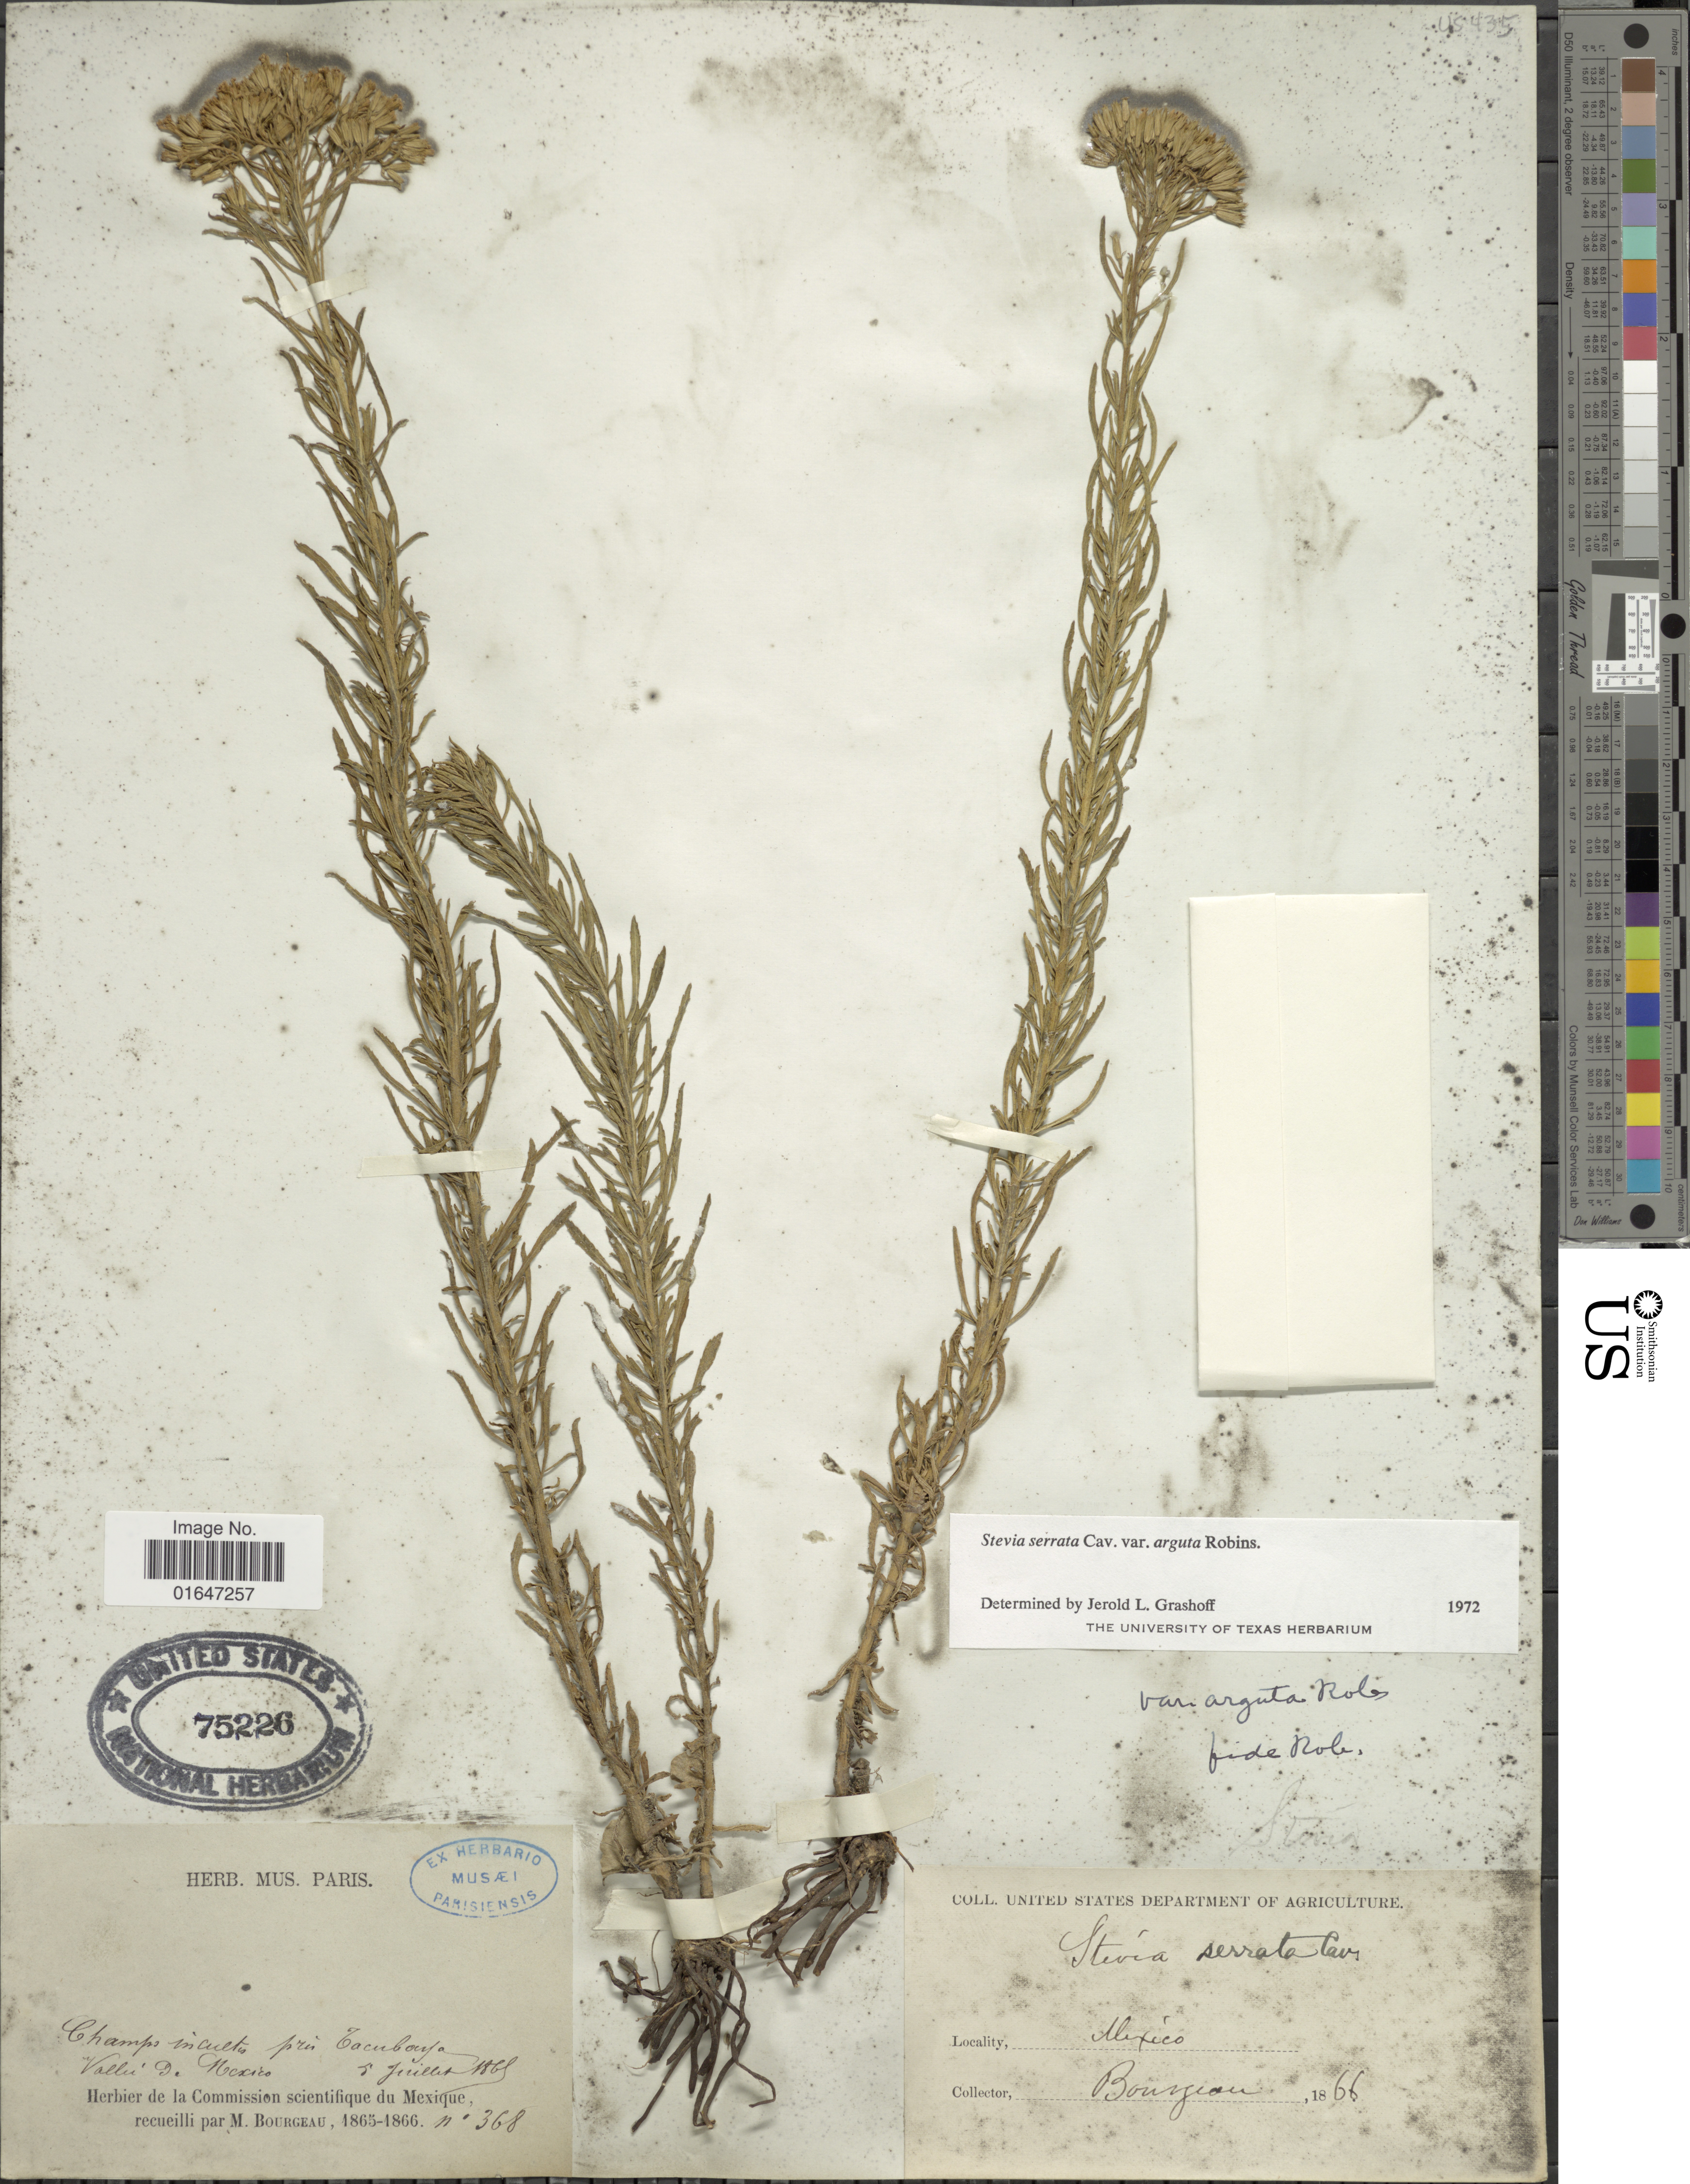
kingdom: Plantae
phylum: Tracheophyta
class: Magnoliopsida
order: Asterales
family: Asteraceae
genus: Stevia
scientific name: Stevia serrata var. arguta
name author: B.L. Rob.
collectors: M. Bourgeau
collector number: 368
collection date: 1866-07-05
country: Mexico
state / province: México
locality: Champ inculta preo Cacboya, Valle de Mexico.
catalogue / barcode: US 75226